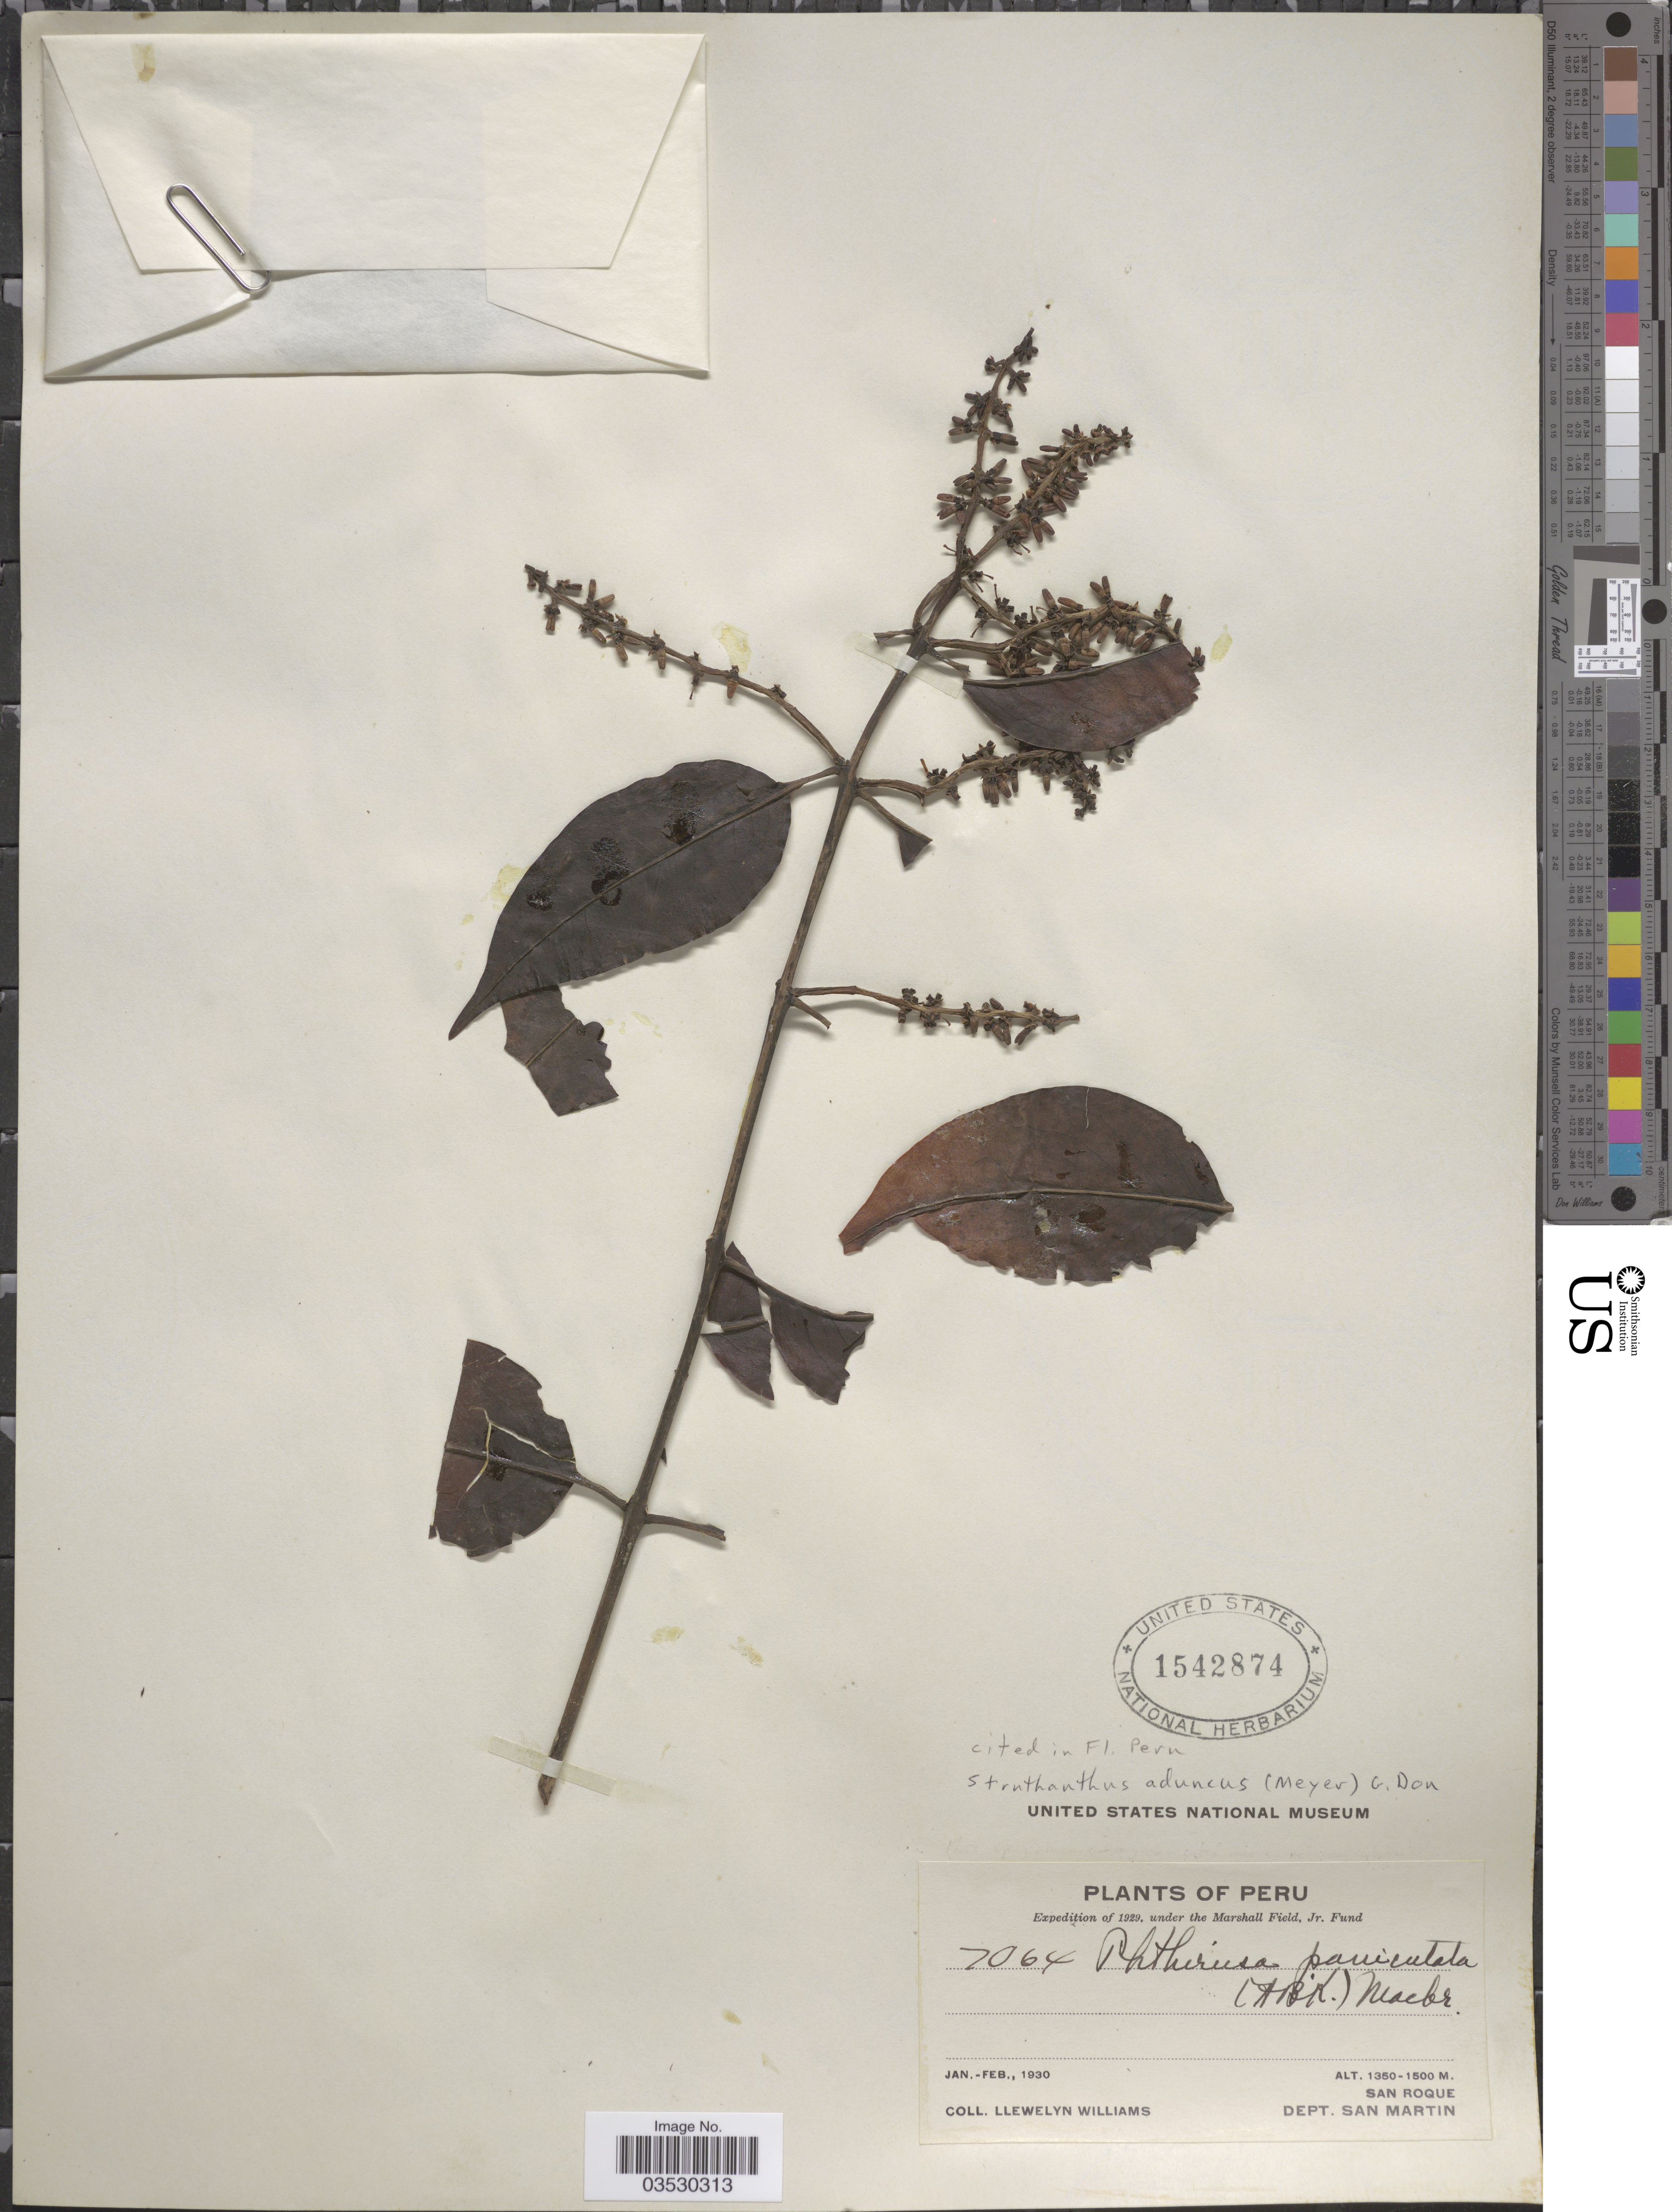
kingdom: Plantae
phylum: Tracheophyta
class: Magnoliopsida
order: Santalales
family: Loranthaceae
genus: Struthanthus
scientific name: Struthanthus aduncus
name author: (G. Mey.) G. Don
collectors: Ll. Williams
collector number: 7064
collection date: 1930-01/1930-02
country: Peru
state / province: San Martín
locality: San Roque. Dept. San Martin.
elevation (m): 1350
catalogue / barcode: US 1542874